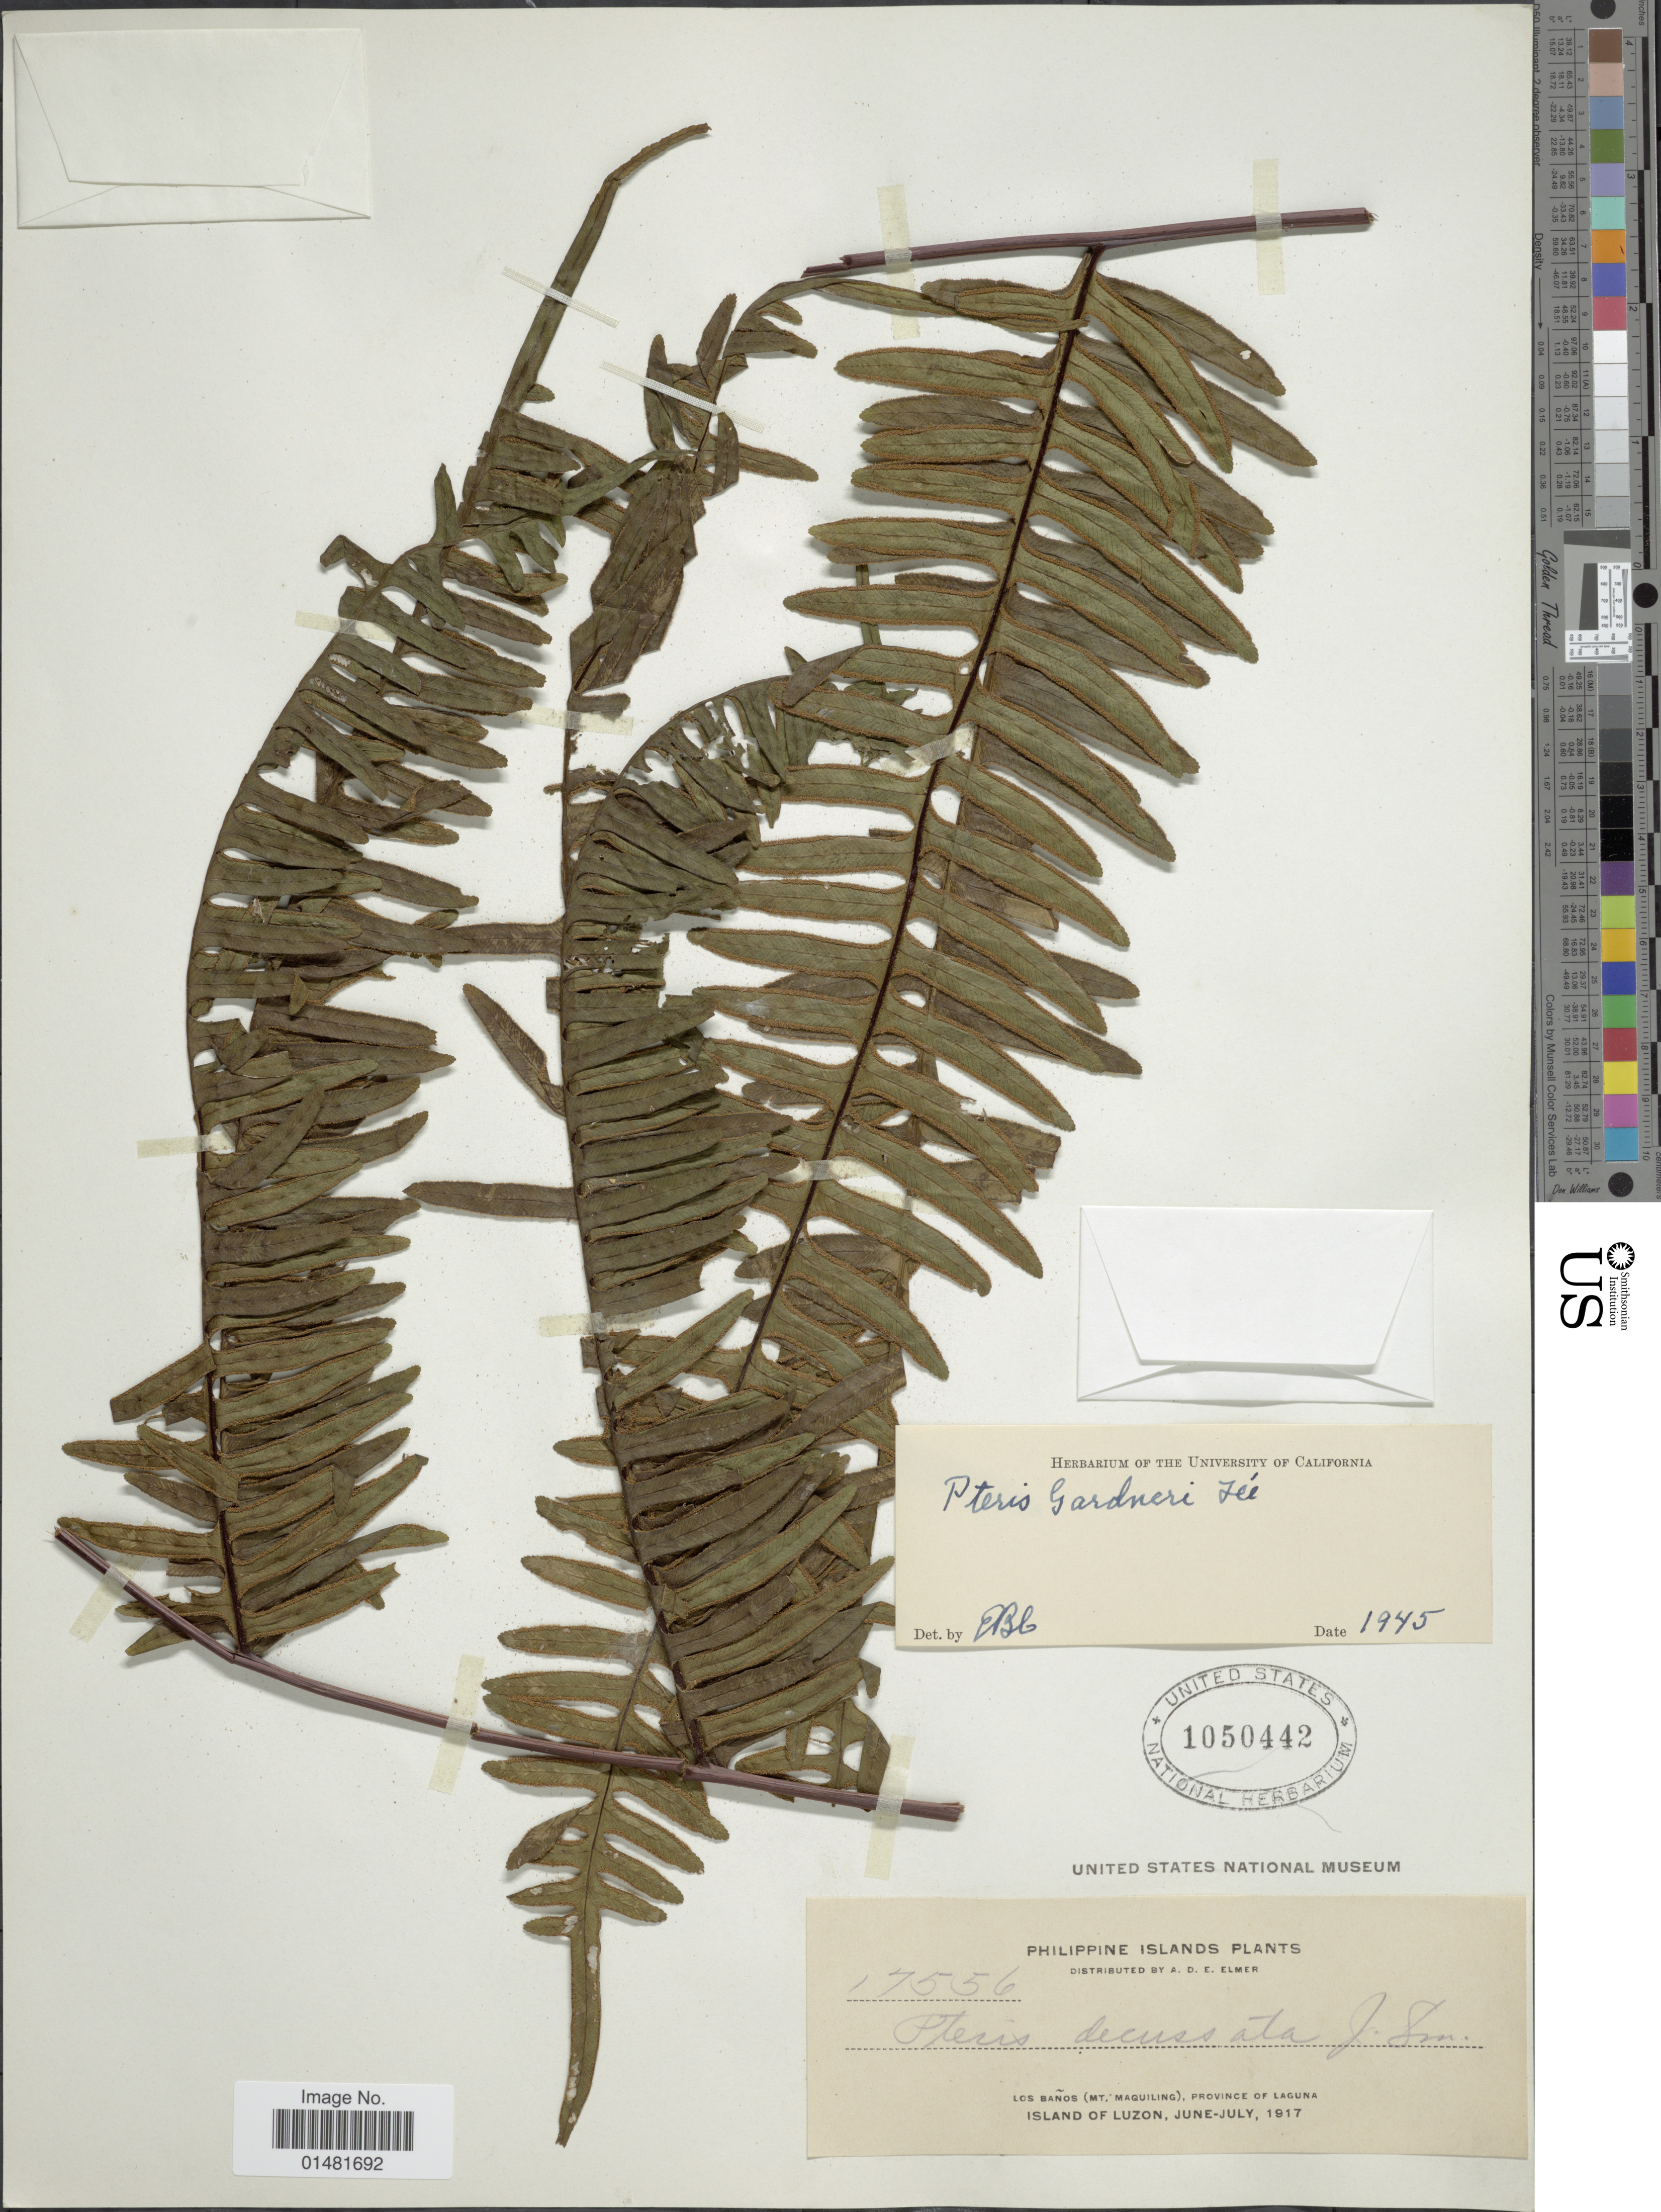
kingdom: Plantae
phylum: Tracheophyta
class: Polypodiopsida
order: Polypodiales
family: Pteridaceae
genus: Pteris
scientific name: Pteris gardneri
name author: (Fée) Hook.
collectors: A. D. E. Elmer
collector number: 17556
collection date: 1917-06/1917-07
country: Philippines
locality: Philippine Islands, Los Baños (Mt. Maquiling), Province of Laguna, Island of Luzon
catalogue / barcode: US 1050442